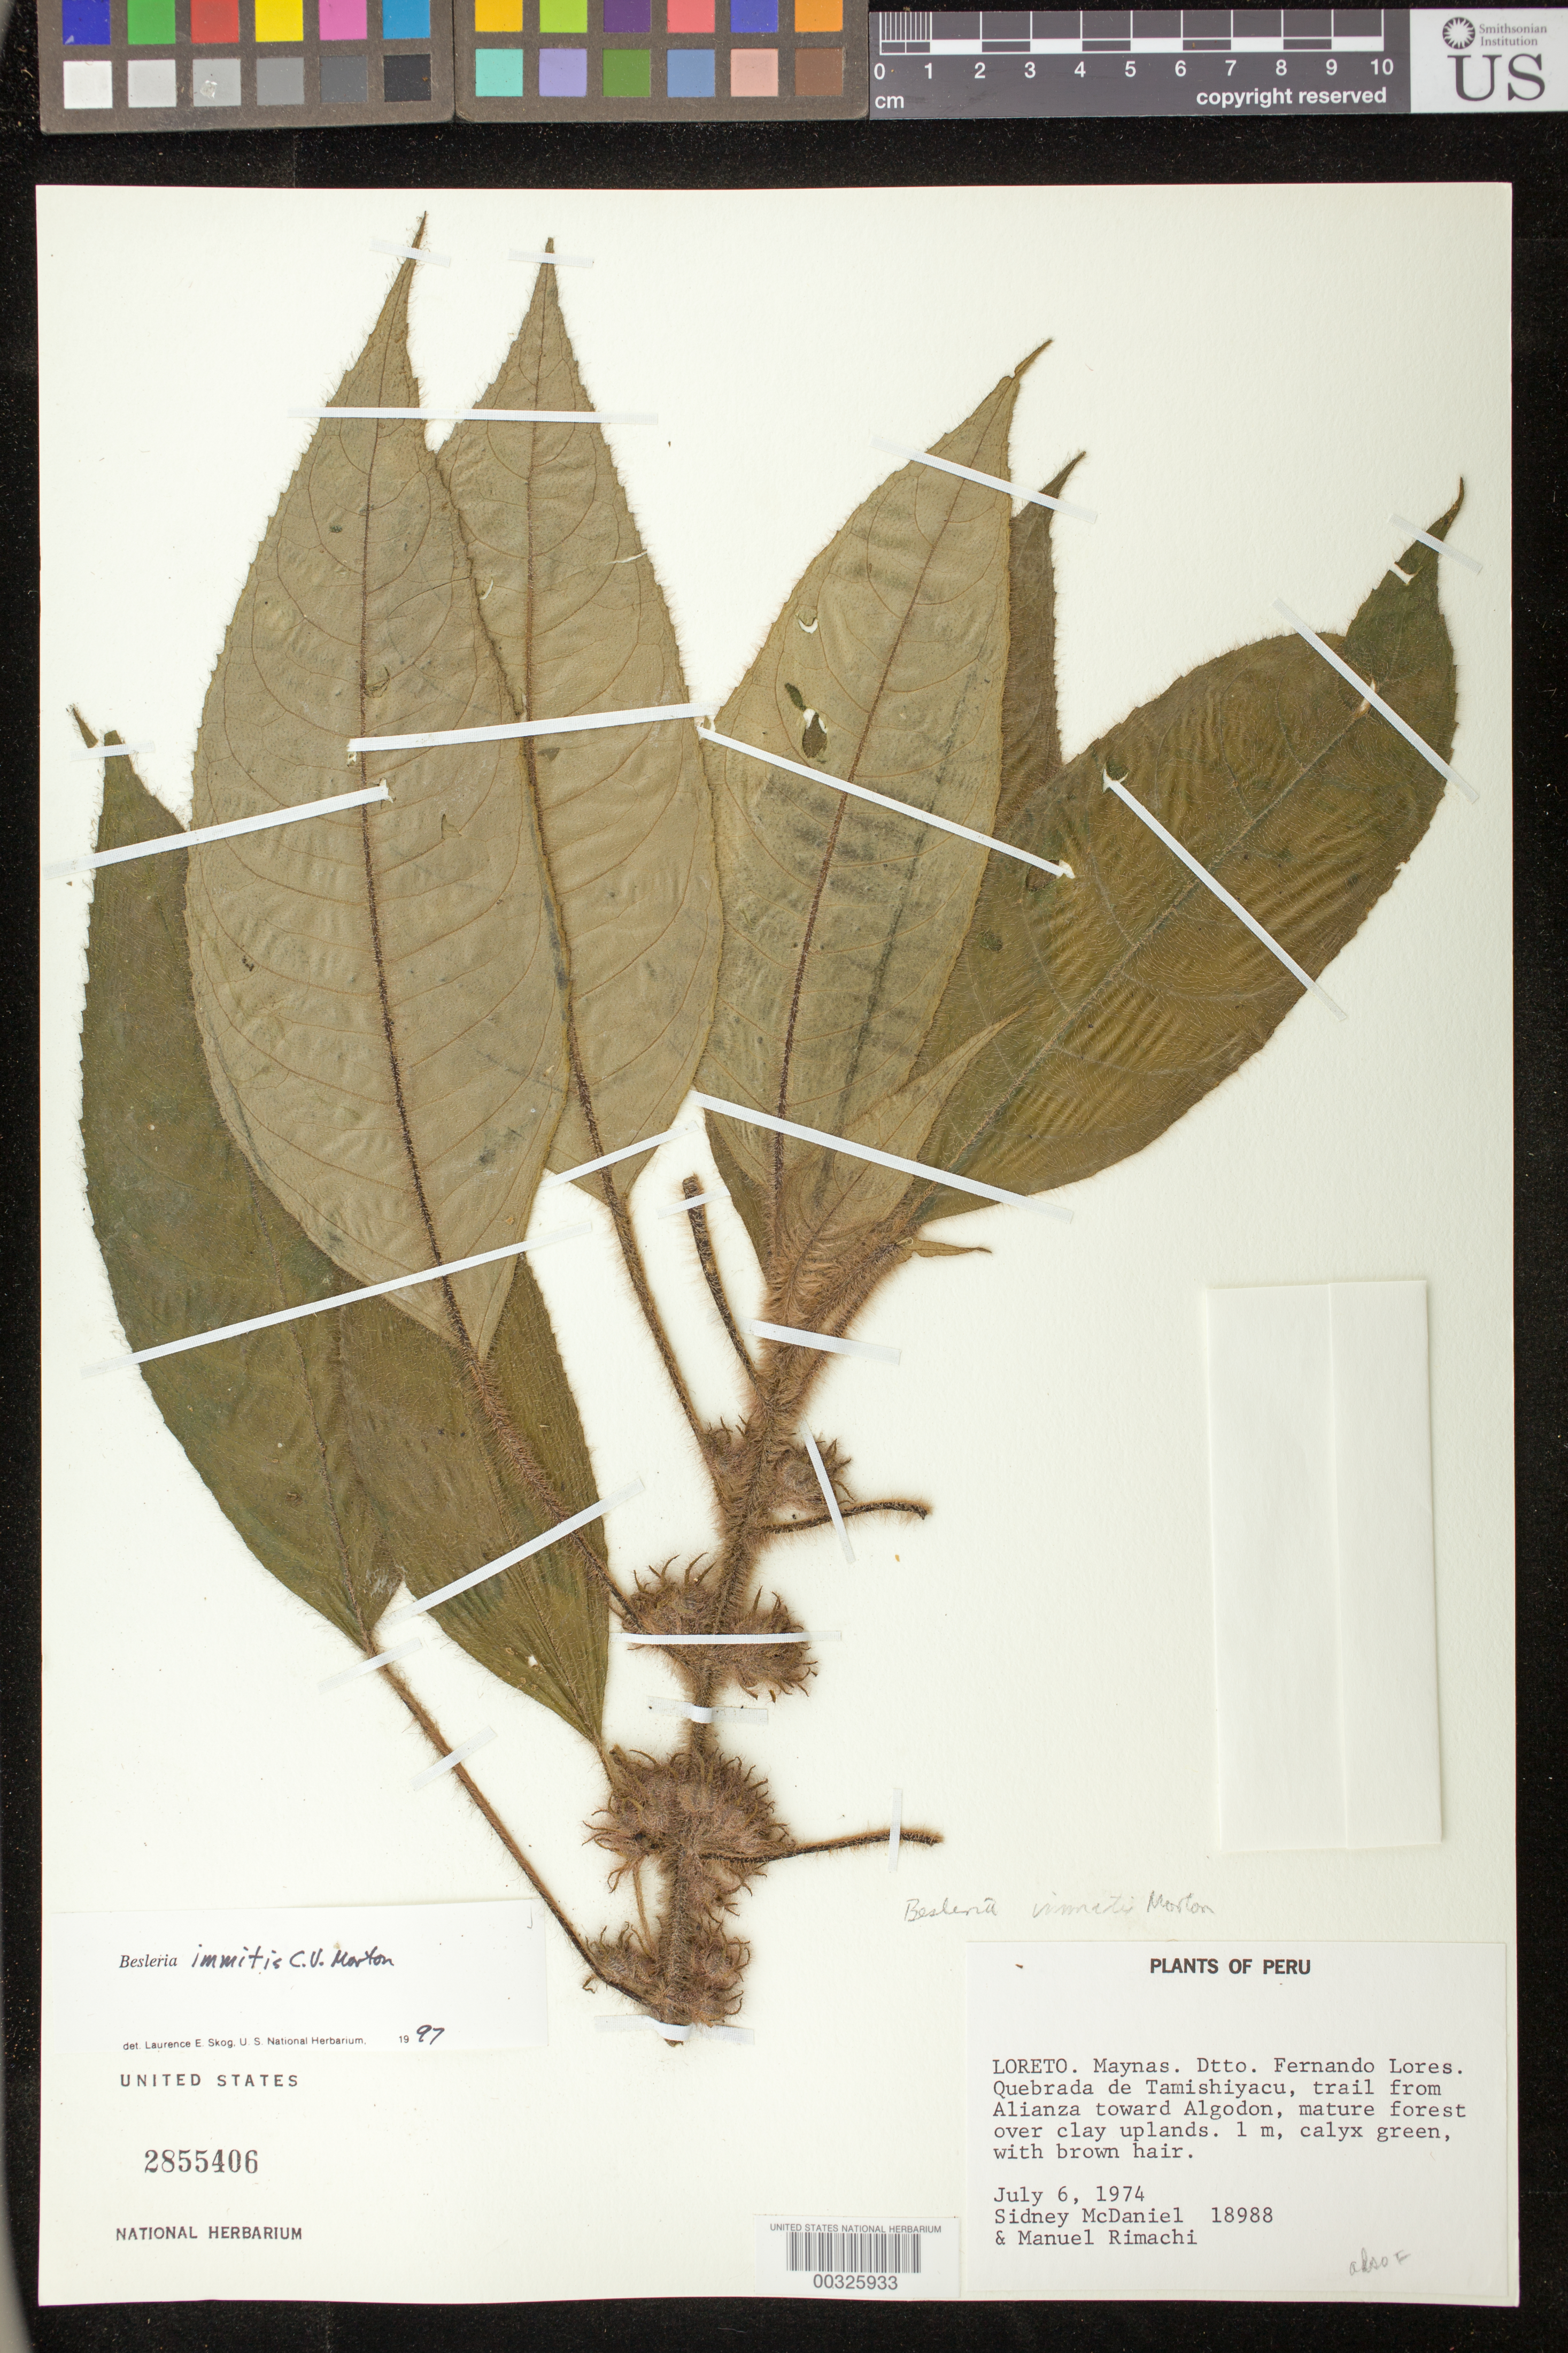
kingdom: Plantae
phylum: Tracheophyta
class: Magnoliopsida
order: Lamiales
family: Gesneriaceae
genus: Besleria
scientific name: Besleria immitis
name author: C.V. Morton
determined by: Skog, Laurence E.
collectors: S. McDaniel & M. Rimachi Y.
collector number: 18988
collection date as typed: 06 Jul 1974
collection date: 1974-07-06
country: Peru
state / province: Loreto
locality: Prov. Maynas, Dtto. Fernando Lores; Quebrada de Tamishiyacu, trail from Alianza toward Algodon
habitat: Mature forest over clay uplands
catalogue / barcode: US 2855406